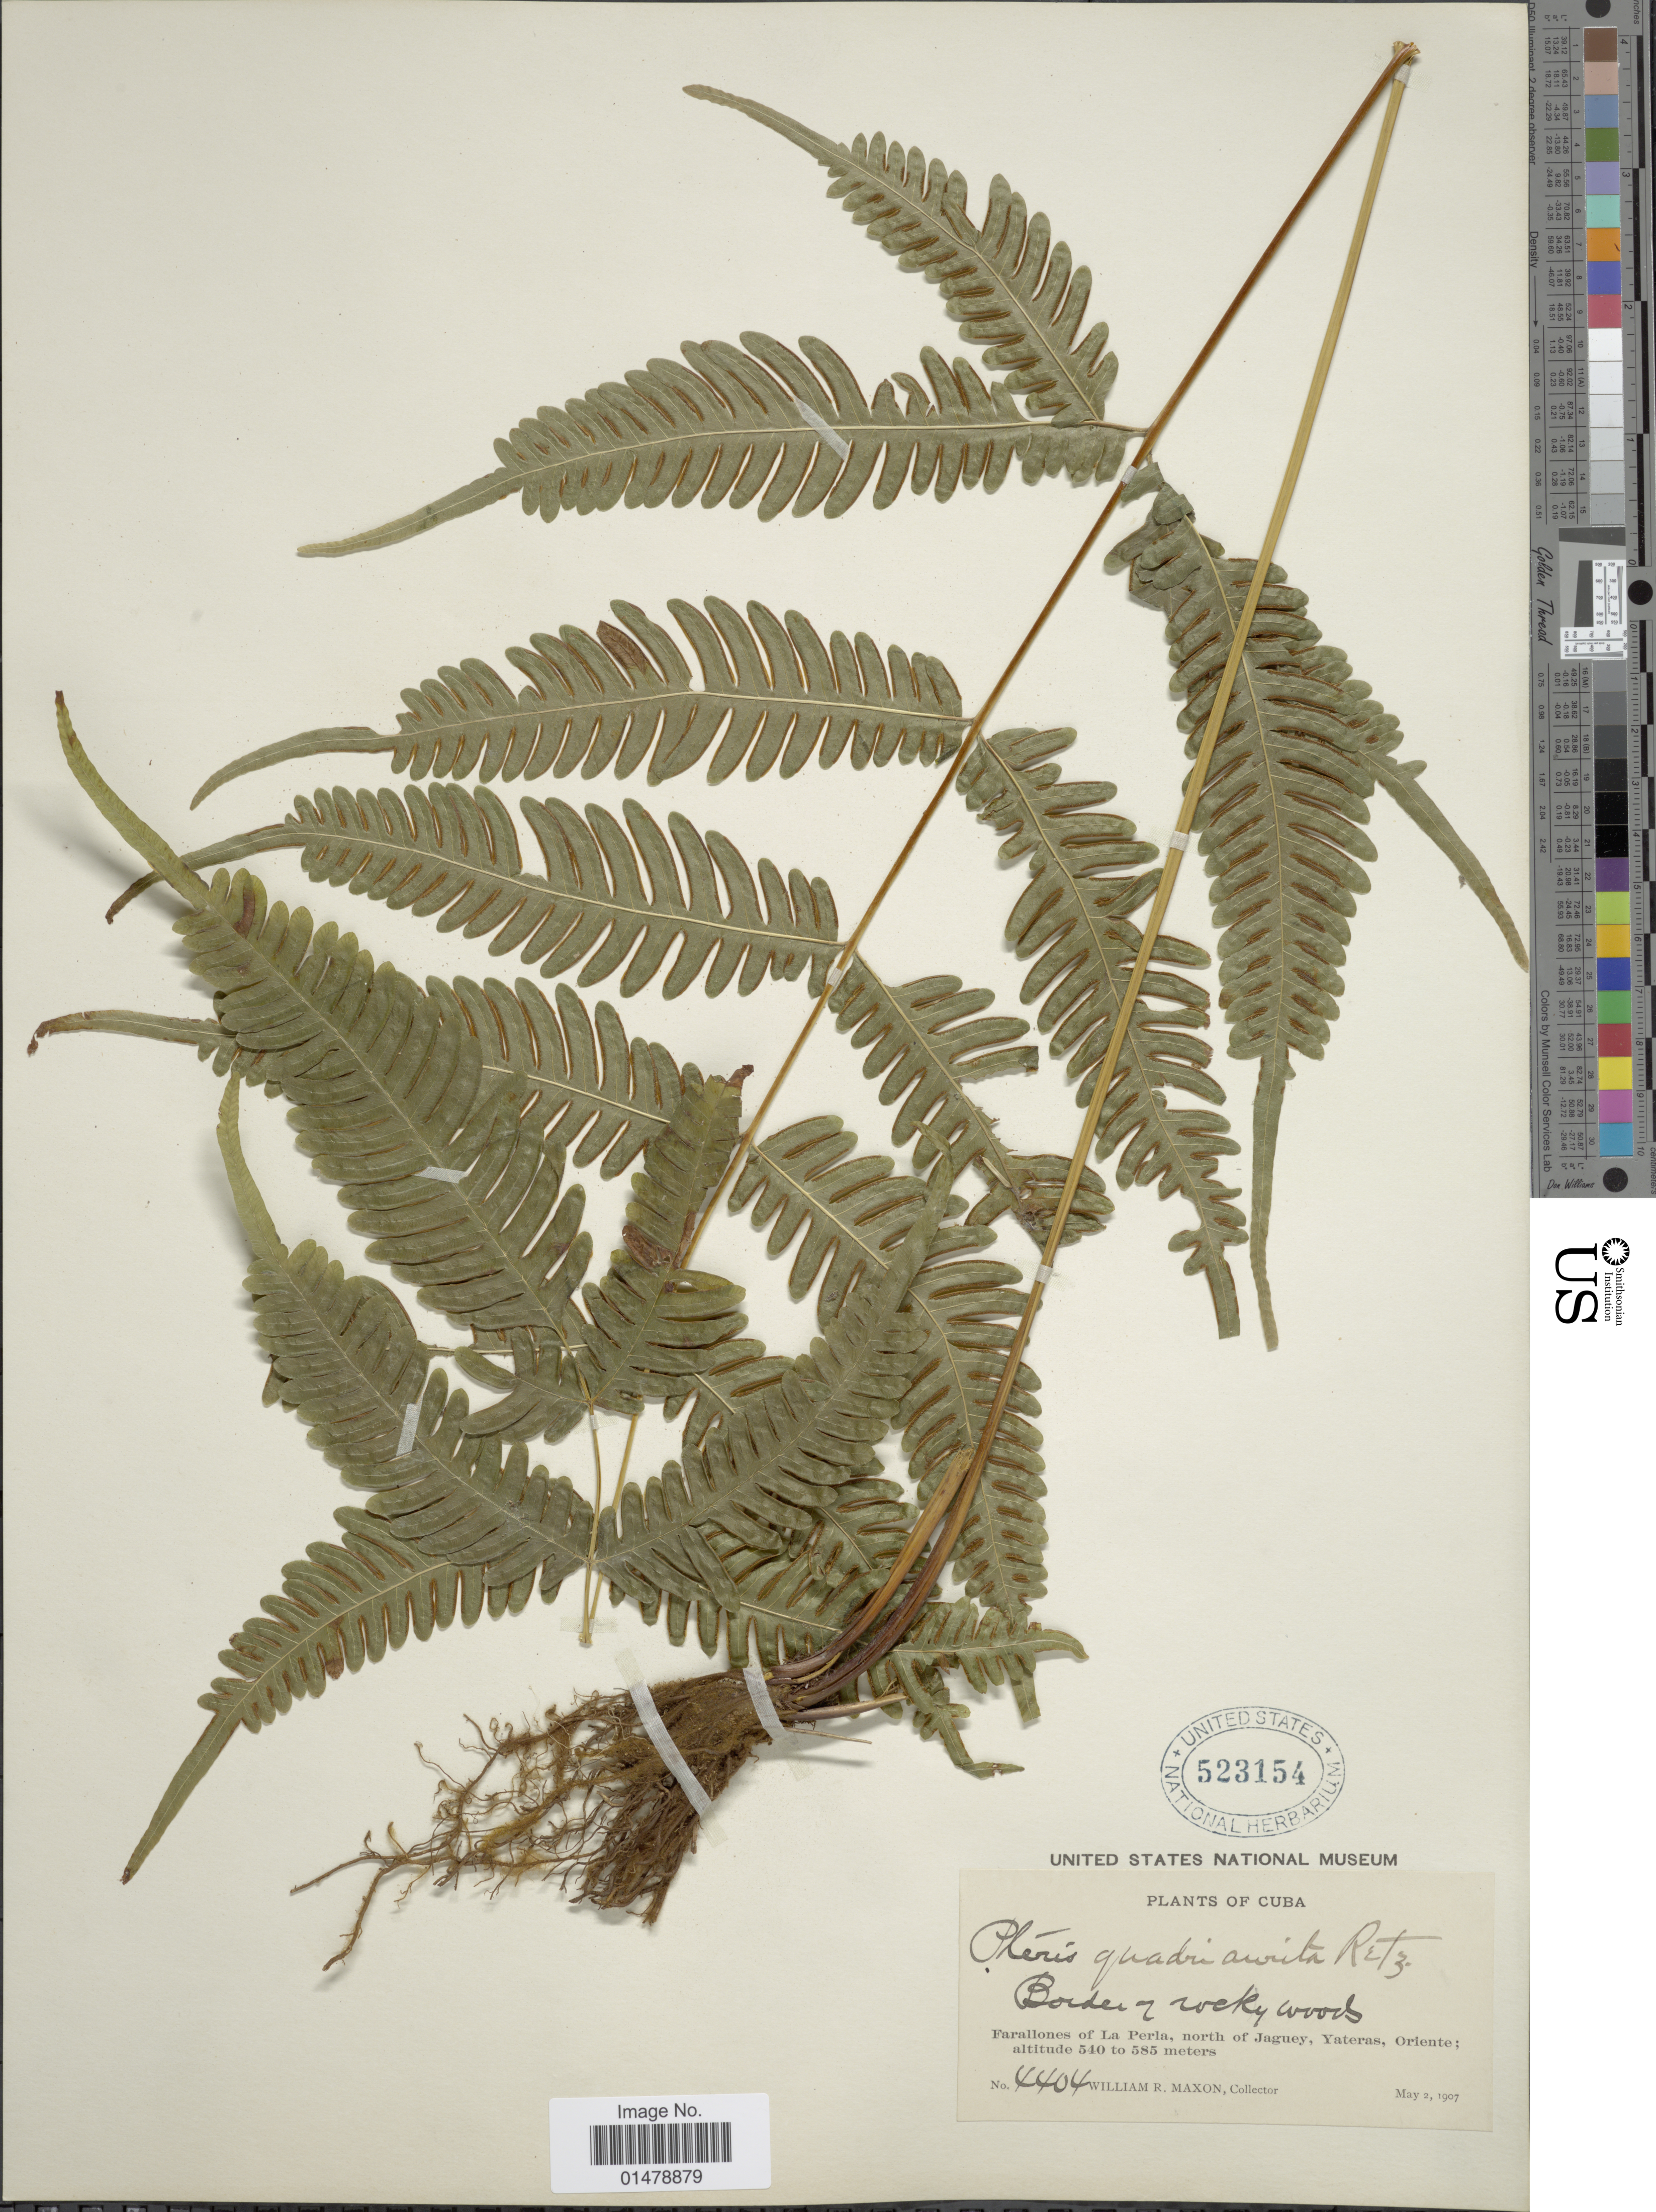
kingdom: Plantae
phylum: Tracheophyta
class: Polypodiopsida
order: Polypodiales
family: Pteridaceae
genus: Pteris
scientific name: Pteris quadriaurita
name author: Retz.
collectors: W. R. Maxon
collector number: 4404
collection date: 1907-05-02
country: Cuba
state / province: Oriente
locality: Farllones of La Perla, north of Jaguey, Yateras.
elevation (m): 540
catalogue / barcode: US 523154